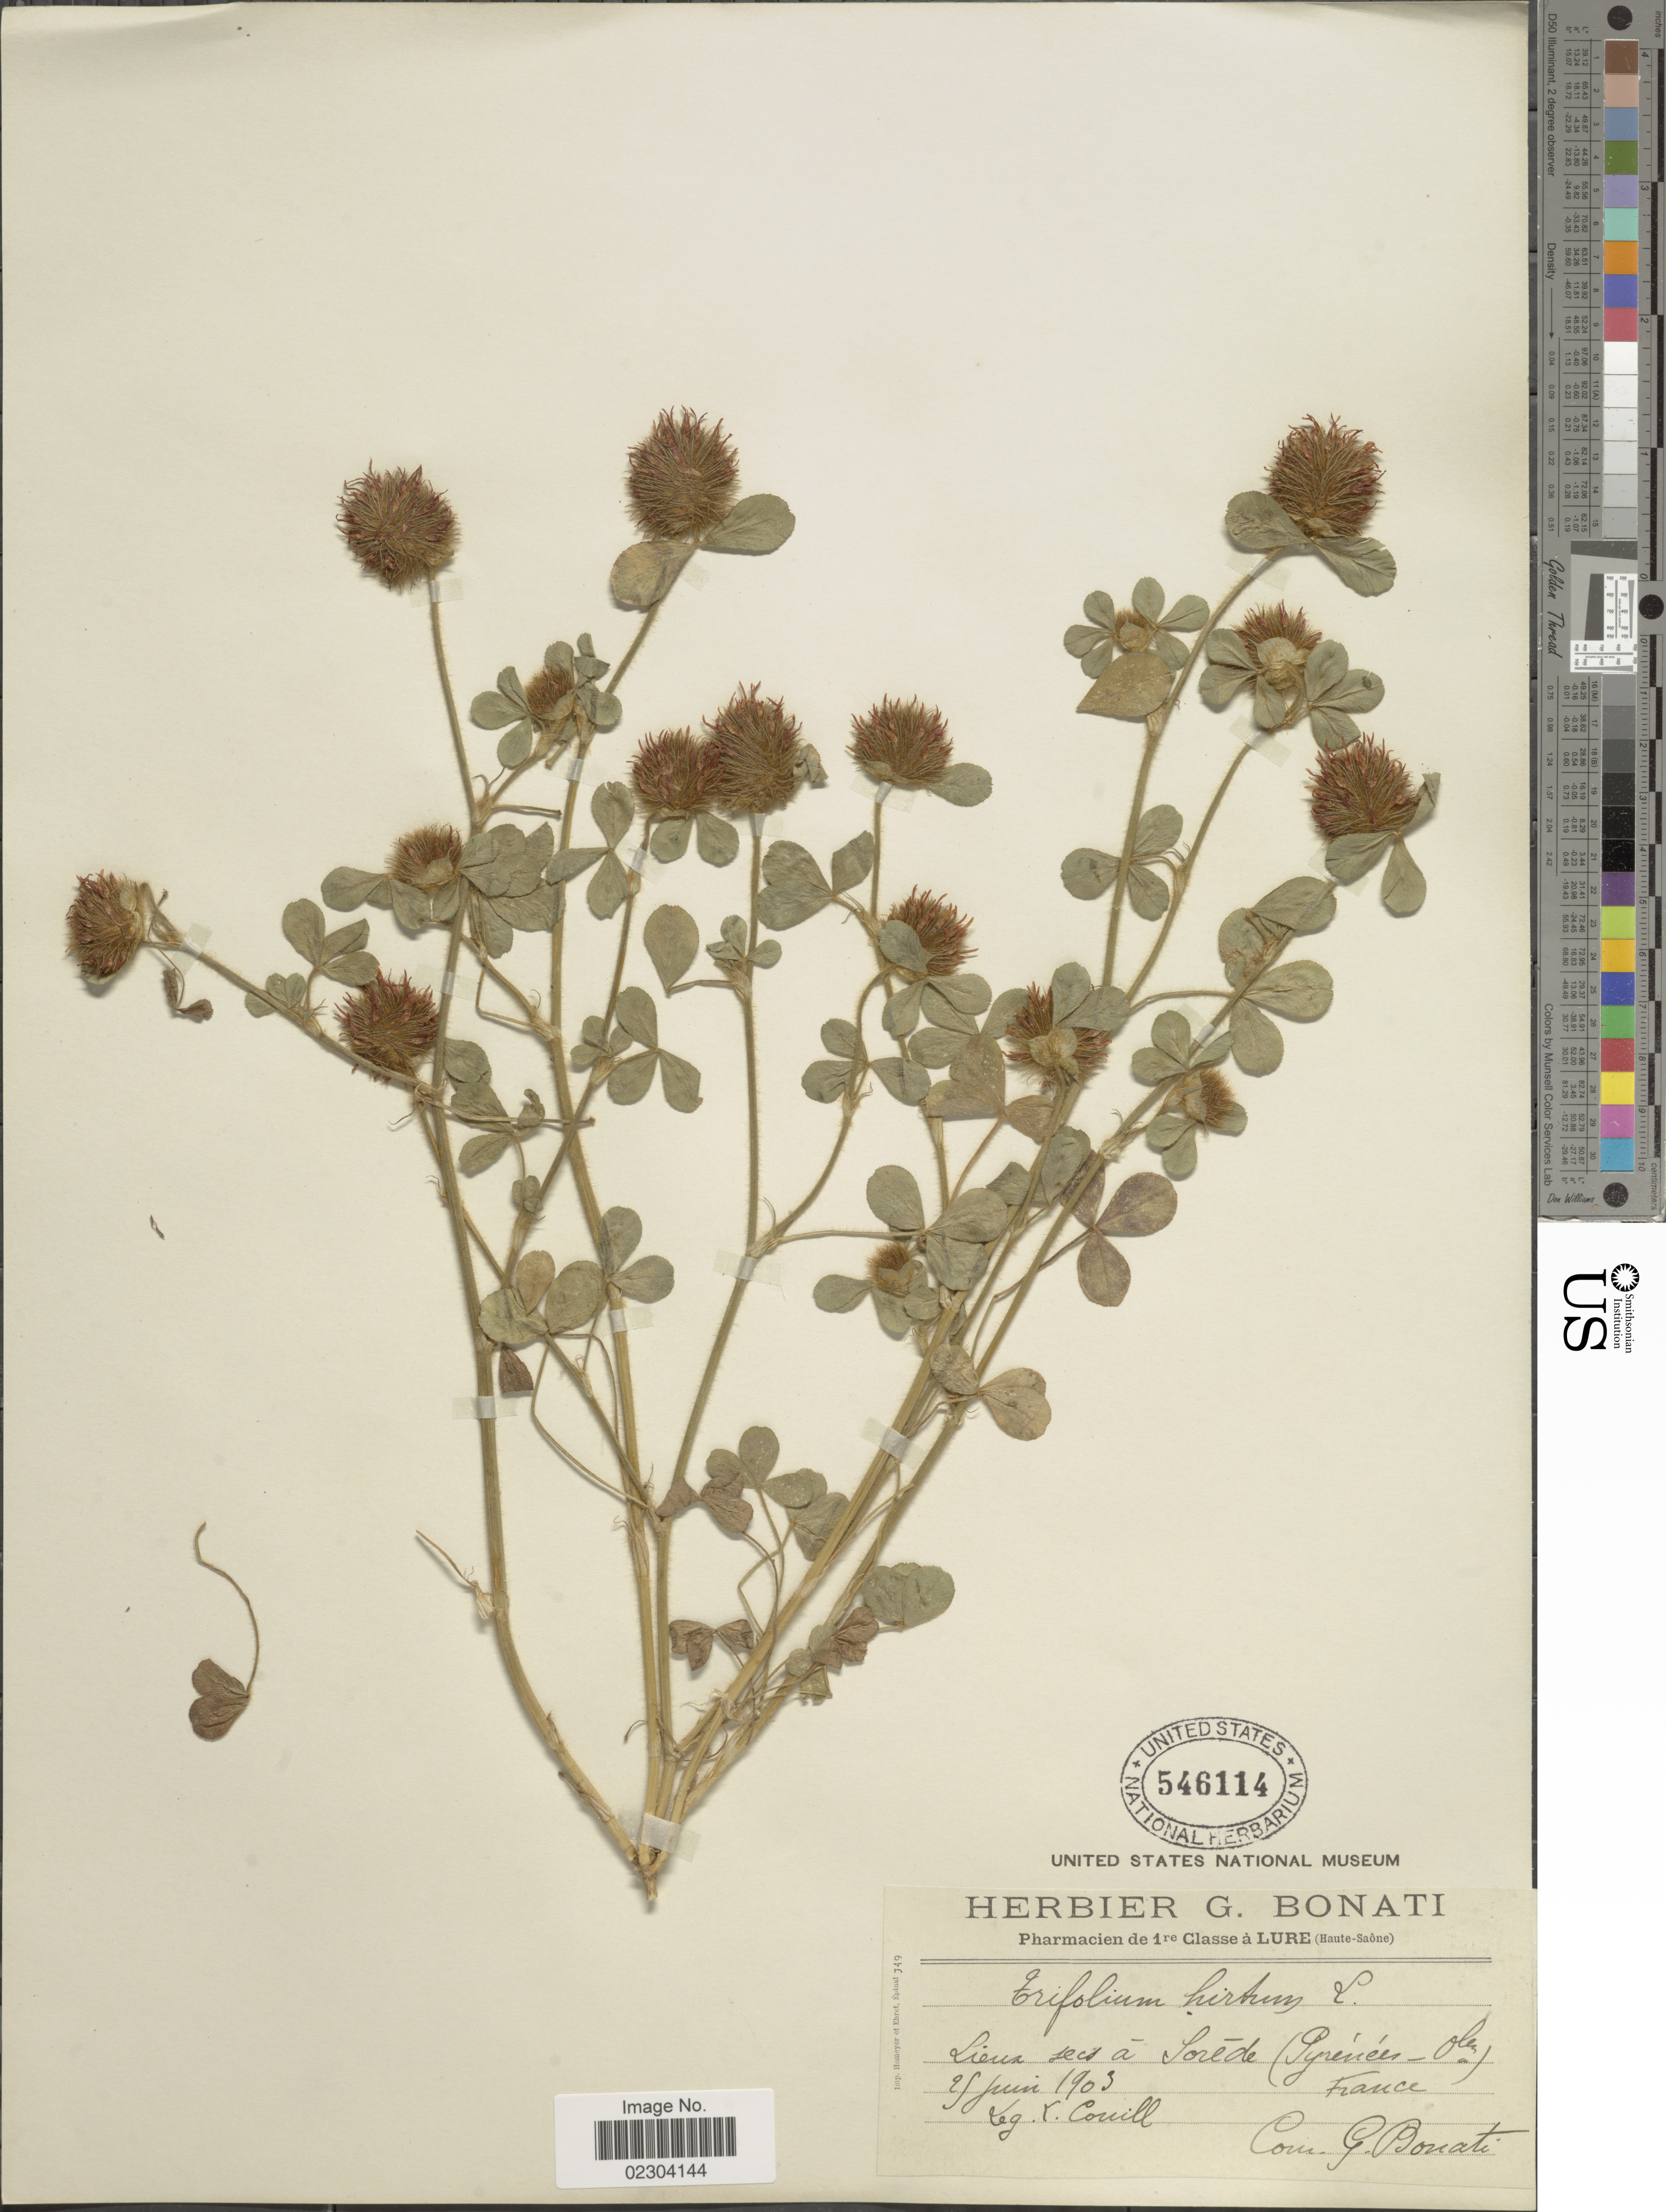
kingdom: Plantae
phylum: Tracheophyta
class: Magnoliopsida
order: Fabales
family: Fabaceae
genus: Trifolium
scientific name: Trifolium hirtum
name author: All.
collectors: Conill, L.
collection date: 1903-06-29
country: France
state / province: Occitanie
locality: Lieuz secs a Sorede (Pyrenees- Oles) [interpreted]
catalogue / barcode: US 546114